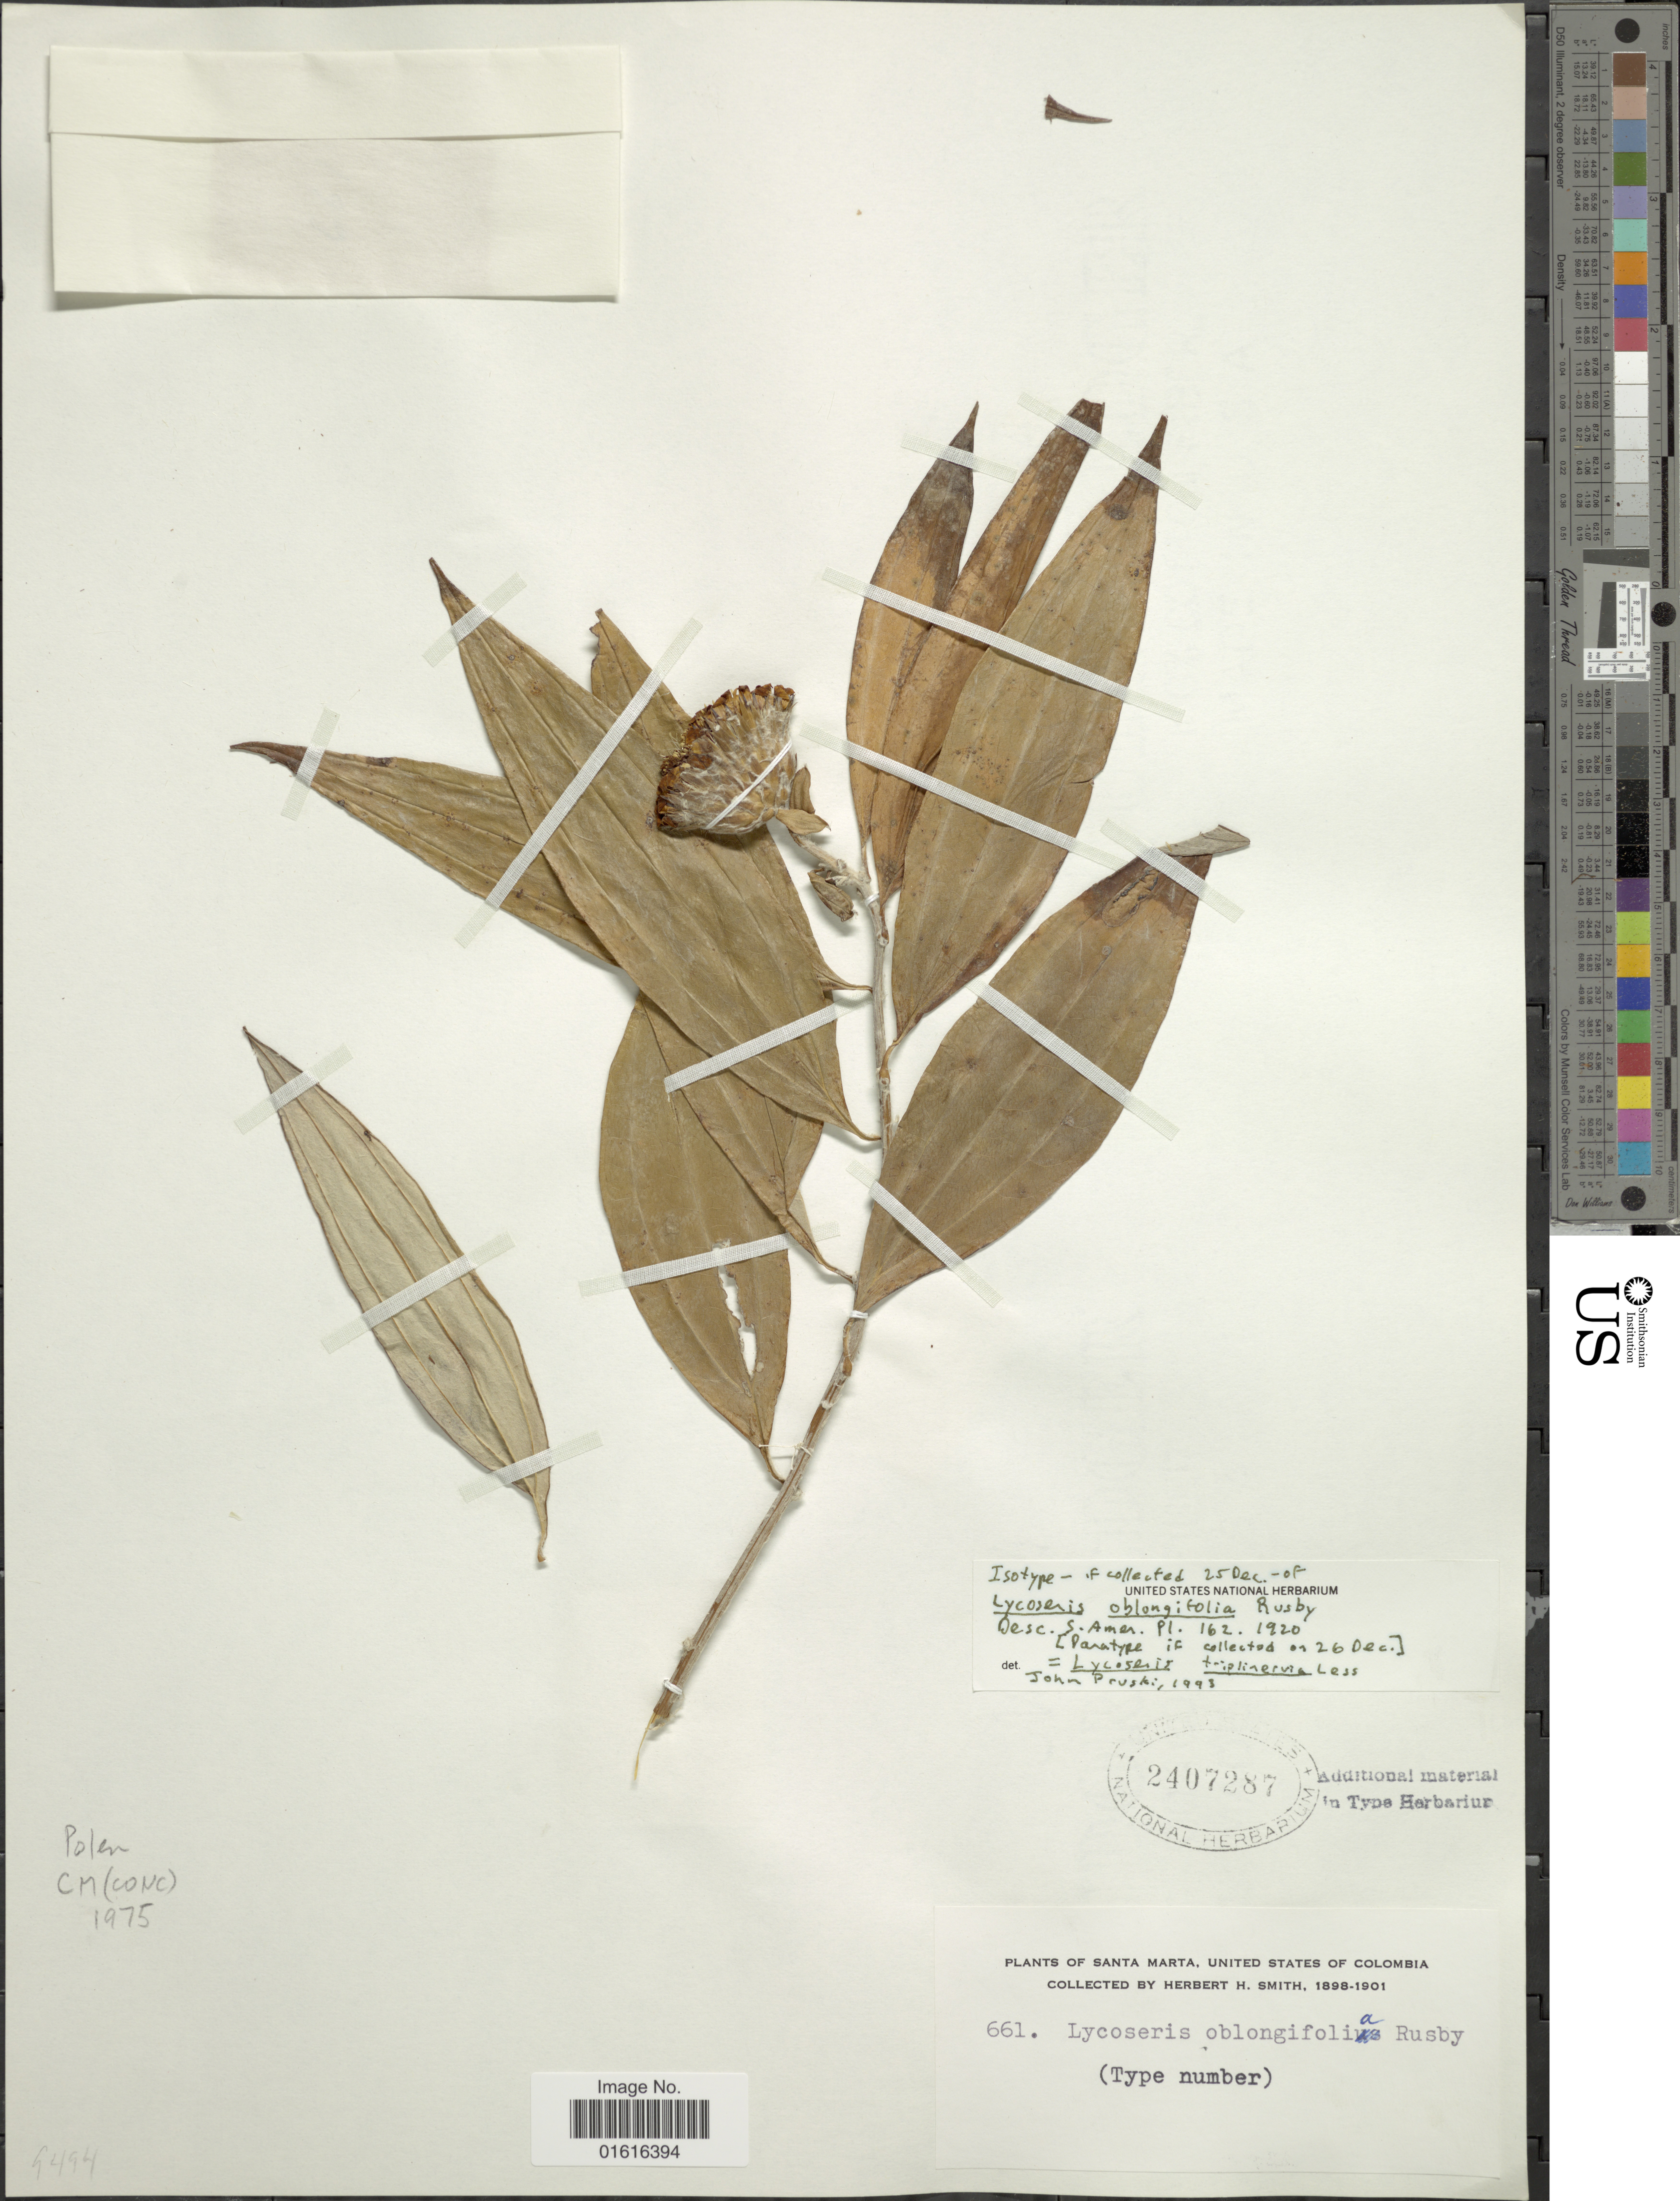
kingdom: Plantae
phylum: Tracheophyta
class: Magnoliopsida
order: Asterales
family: Asteraceae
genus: Lycoseris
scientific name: Lycoseris triplinervia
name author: Less.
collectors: Herbert H. Smith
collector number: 661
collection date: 1898/1901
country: Colombia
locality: Santa Marta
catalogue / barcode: US 2407287